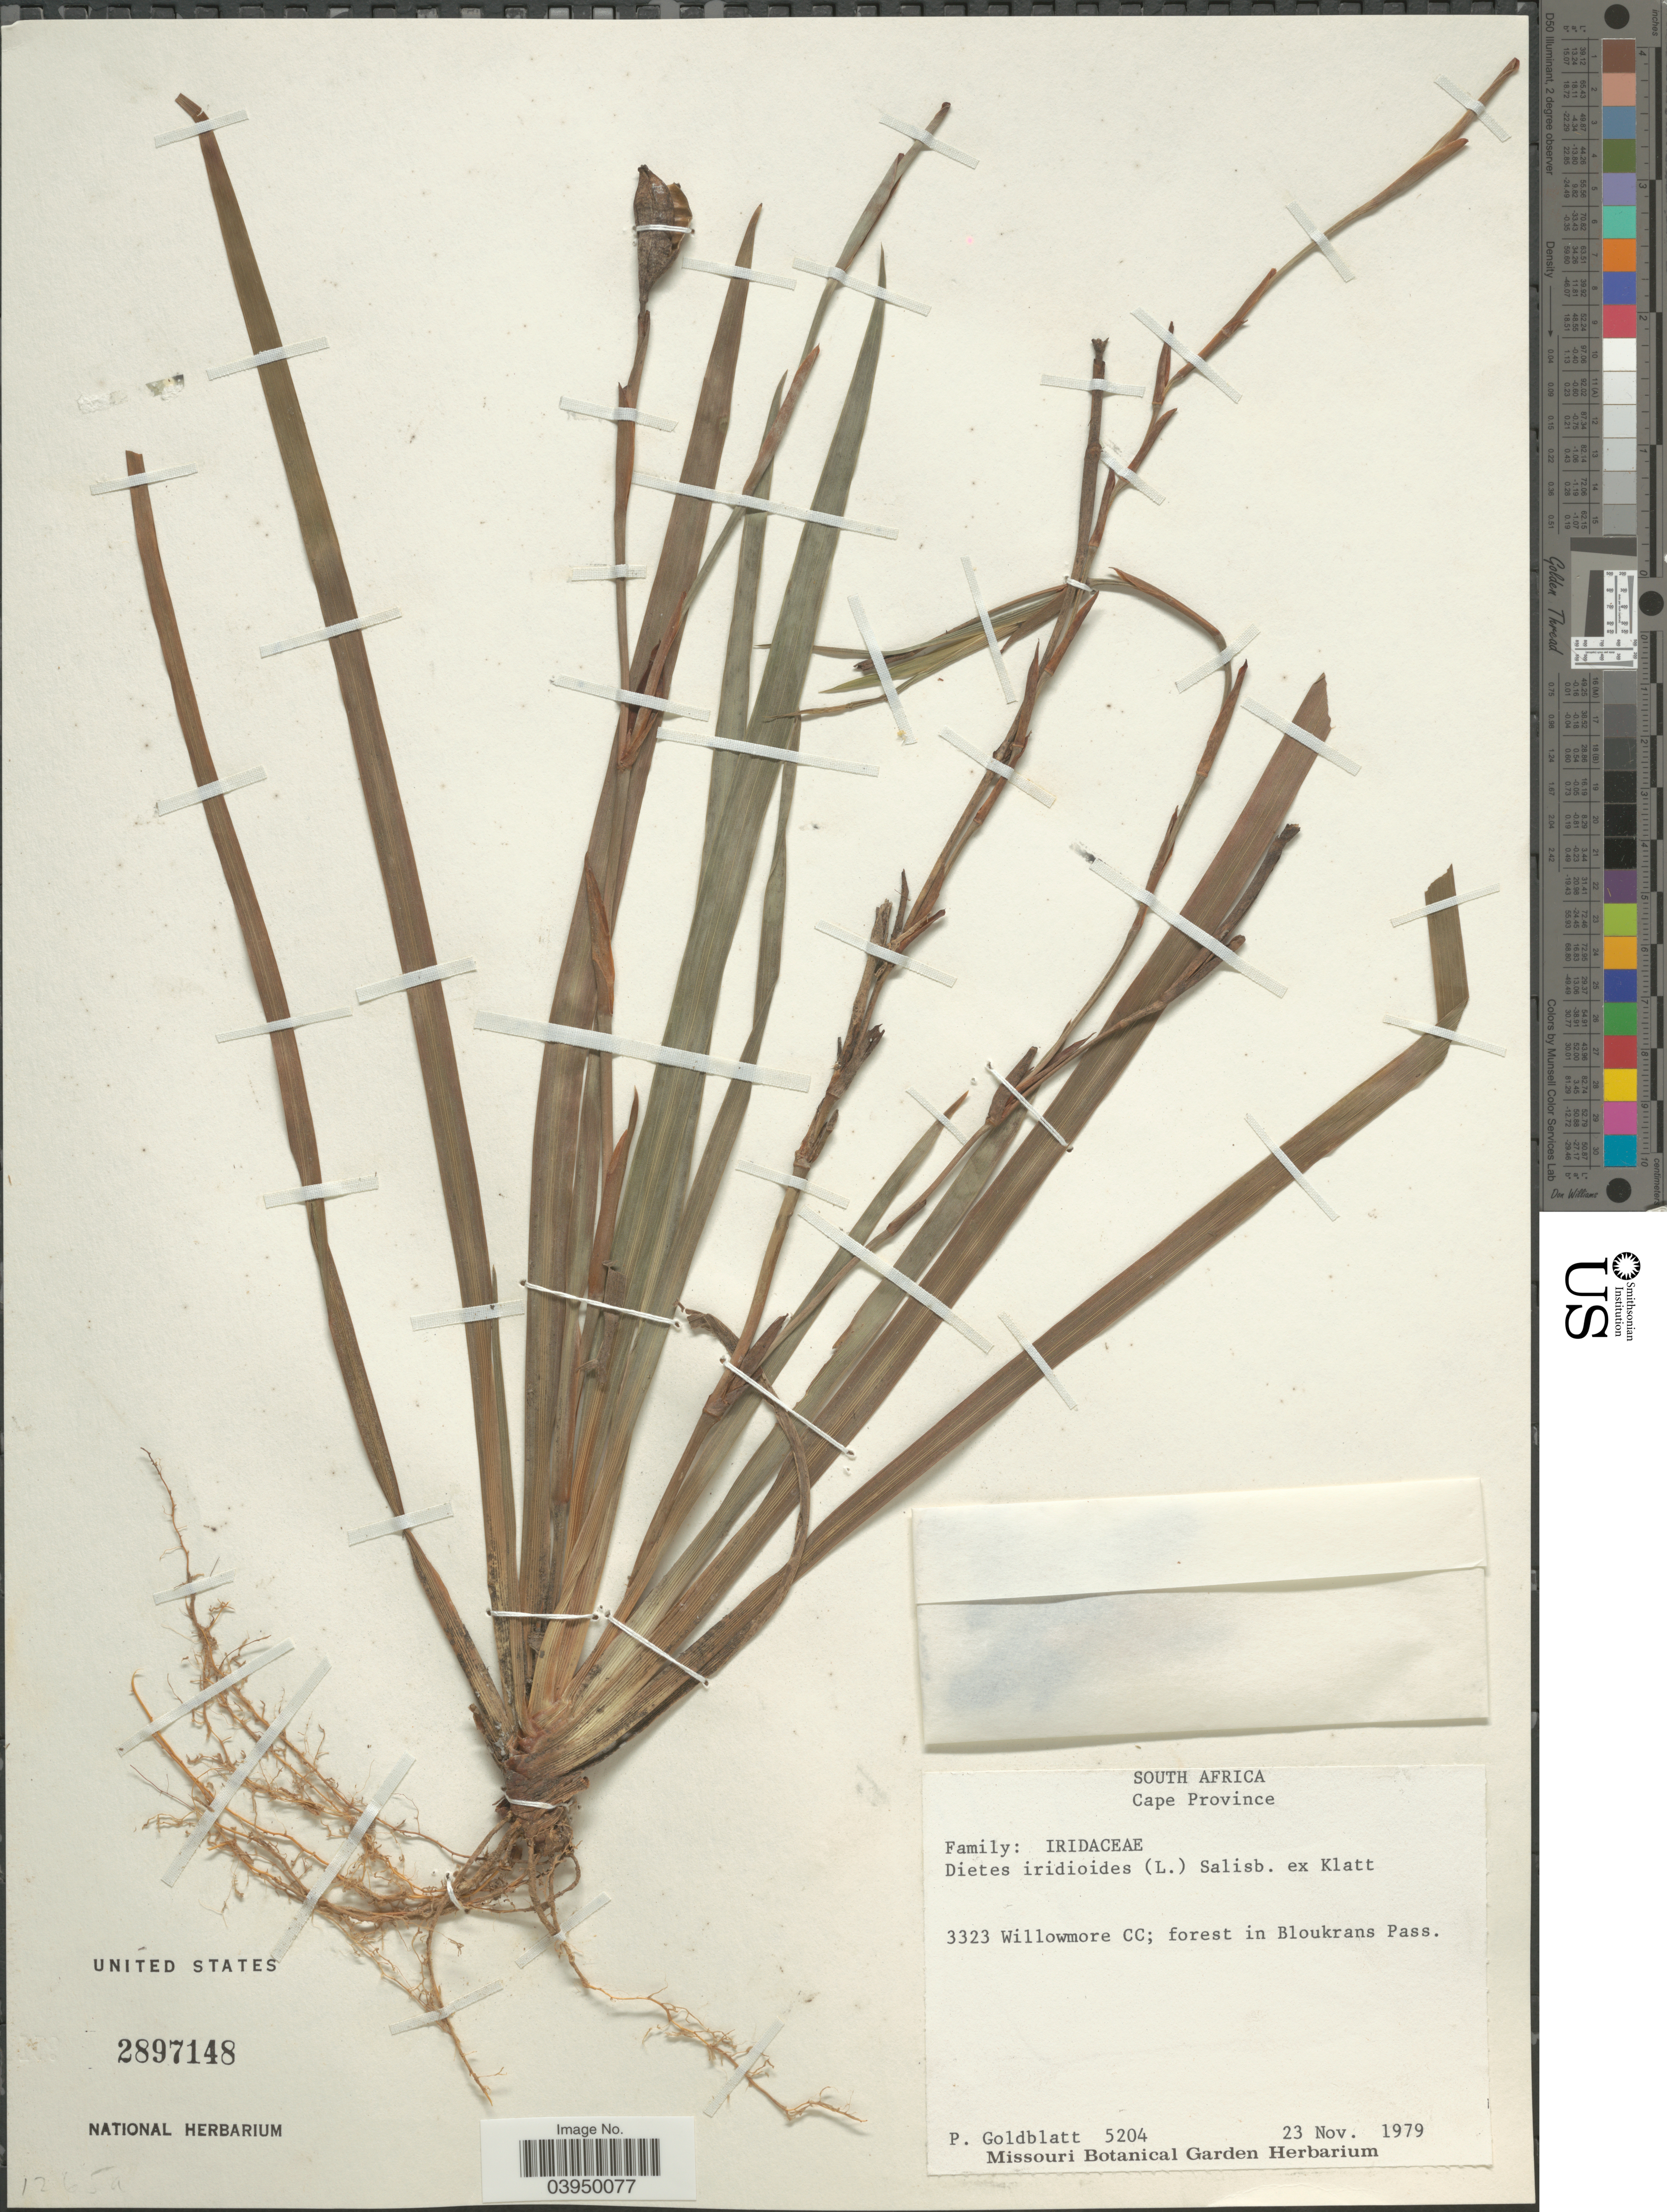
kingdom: Plantae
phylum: Tracheophyta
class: Liliopsida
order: Asparagales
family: Iridaceae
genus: Dietes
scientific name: Dietes iridioides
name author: (L.) Sweet ex Klatt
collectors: P. Goldblatt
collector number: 5204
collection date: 1979-11-23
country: South Africa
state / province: Eastern Cape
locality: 3323 Willowmore CC; forest in Bloukrans Pass.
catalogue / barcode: US 2897148